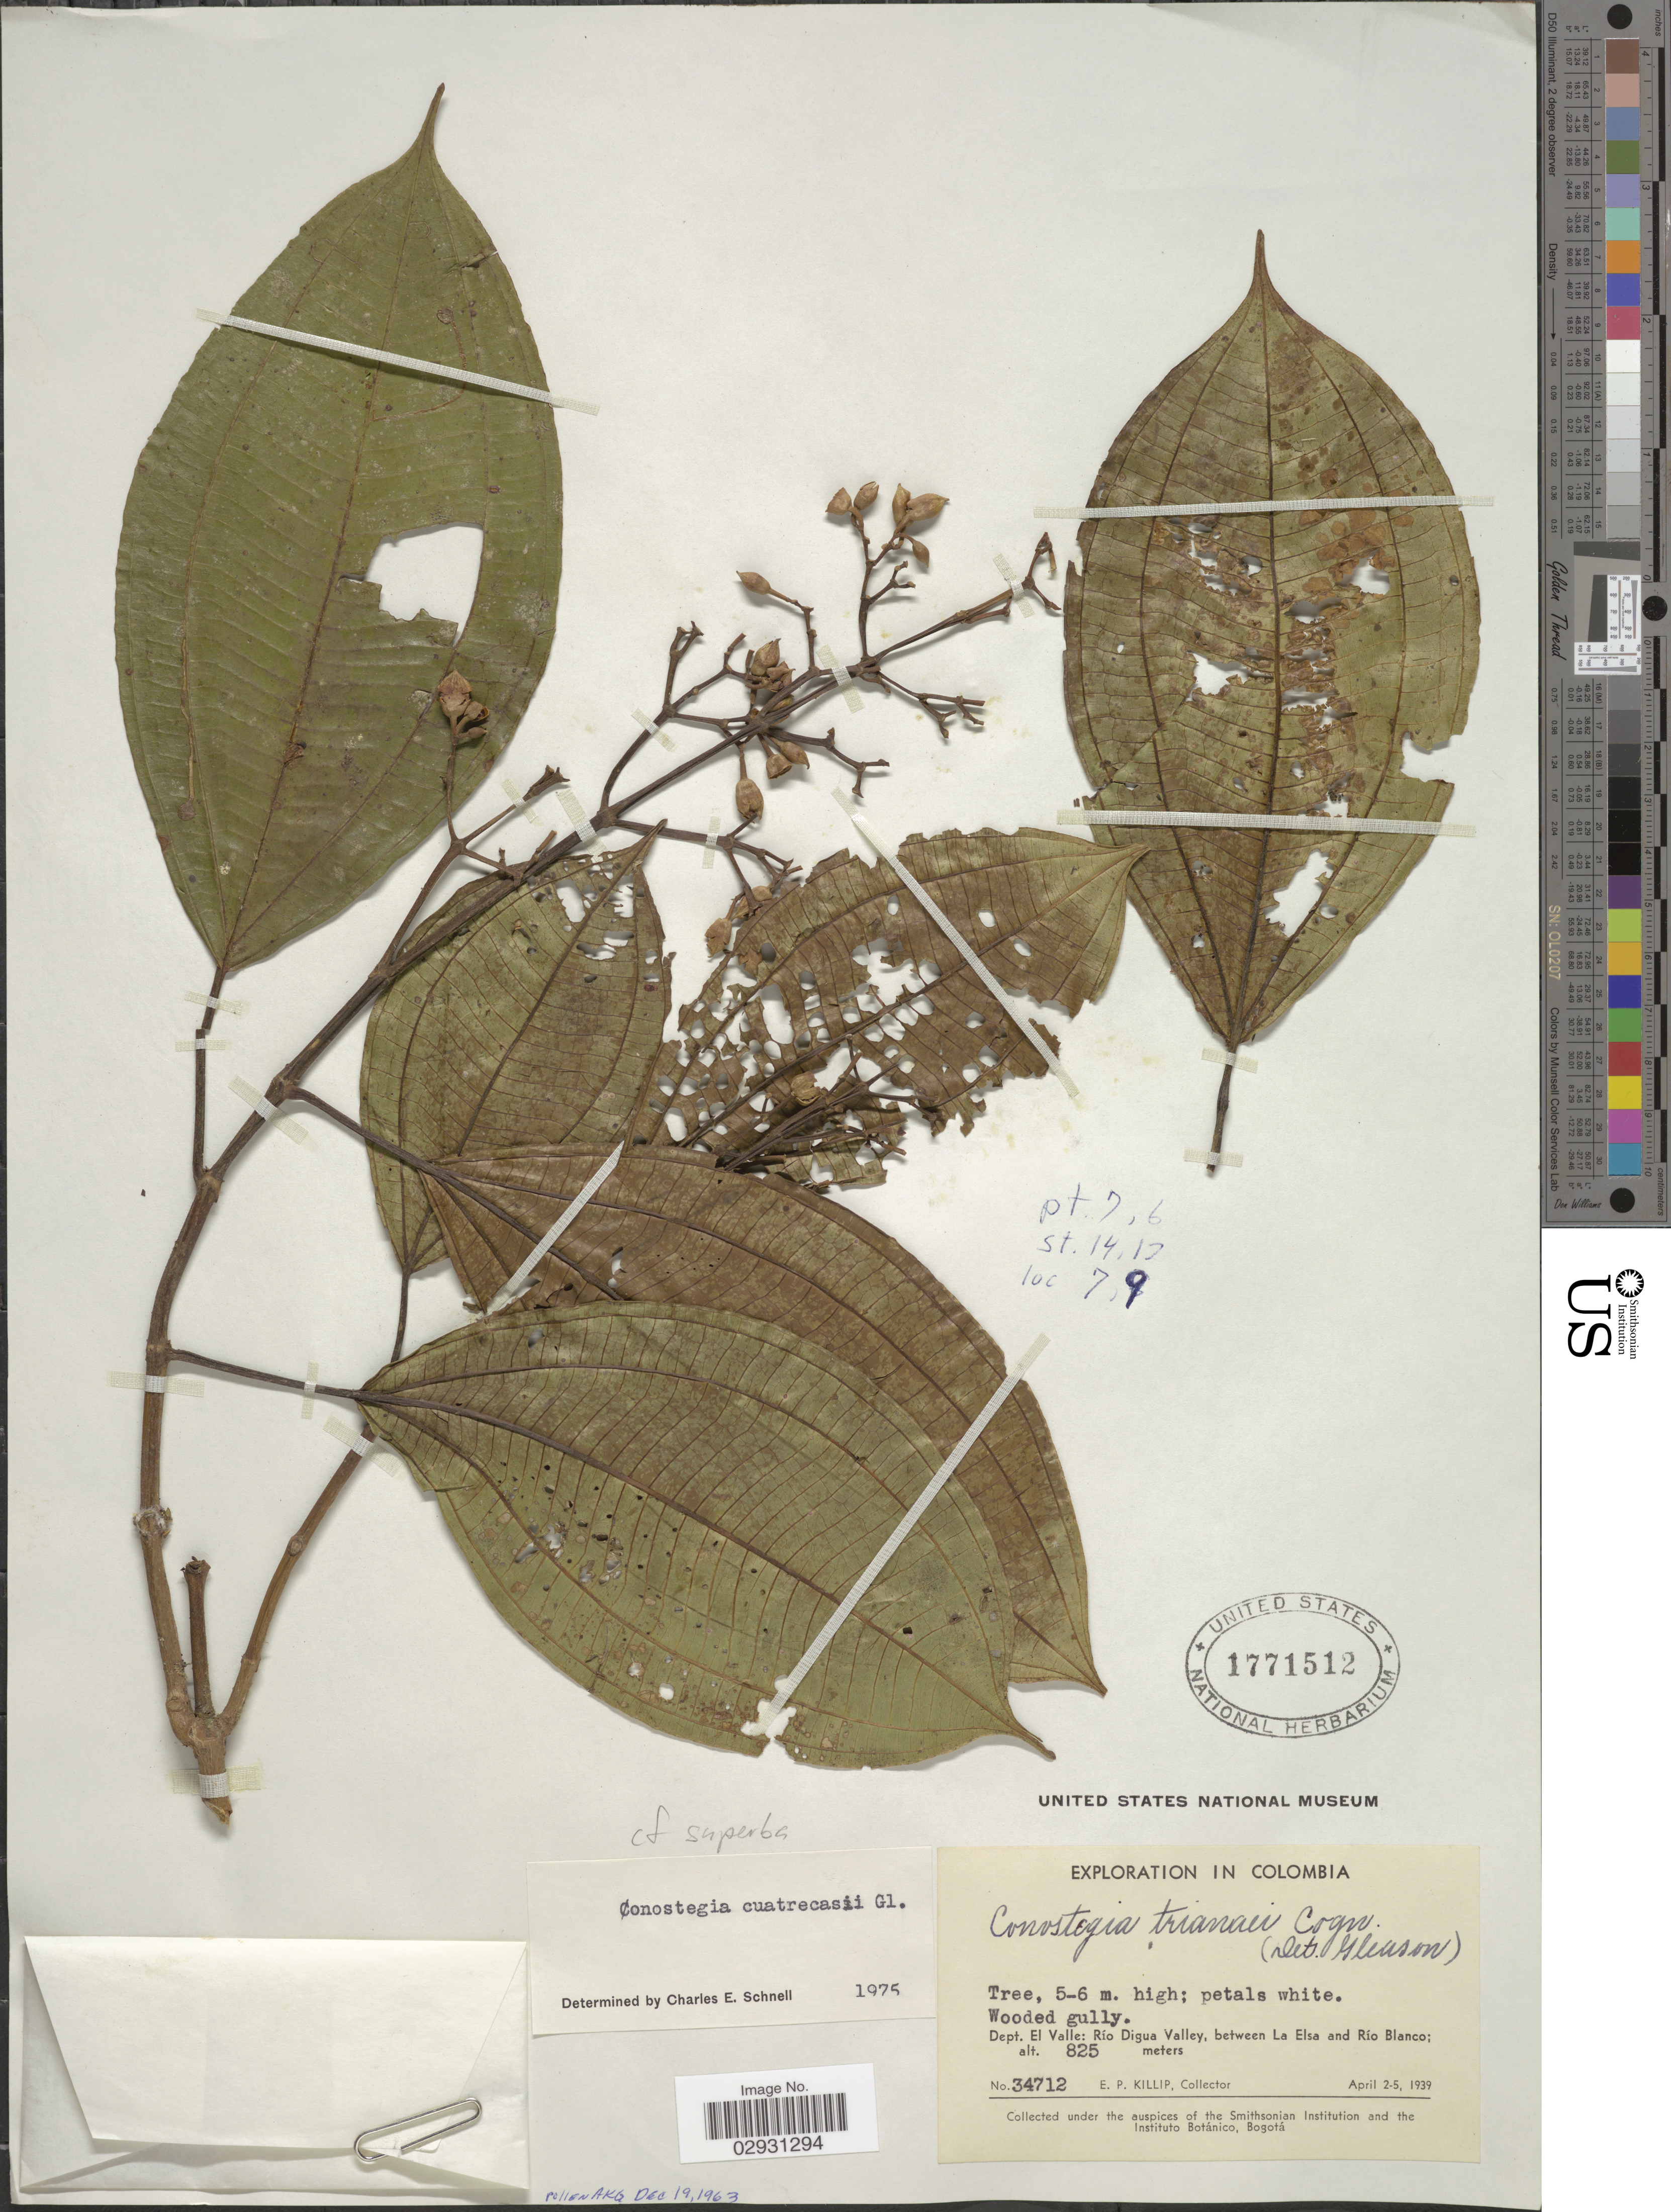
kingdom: Plantae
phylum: Tracheophyta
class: Magnoliopsida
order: Myrtales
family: Melastomataceae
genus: Conostegia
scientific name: Conostegia cuatrecasasii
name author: Gleason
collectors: E. P. Killip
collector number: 34712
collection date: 1939-04-02/1939-04-05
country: Colombia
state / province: Valle del Cauca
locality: Dept. El Valle: Río Digua Valley, between La Elsa and Río Blanco.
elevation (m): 825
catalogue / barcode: US 1771512